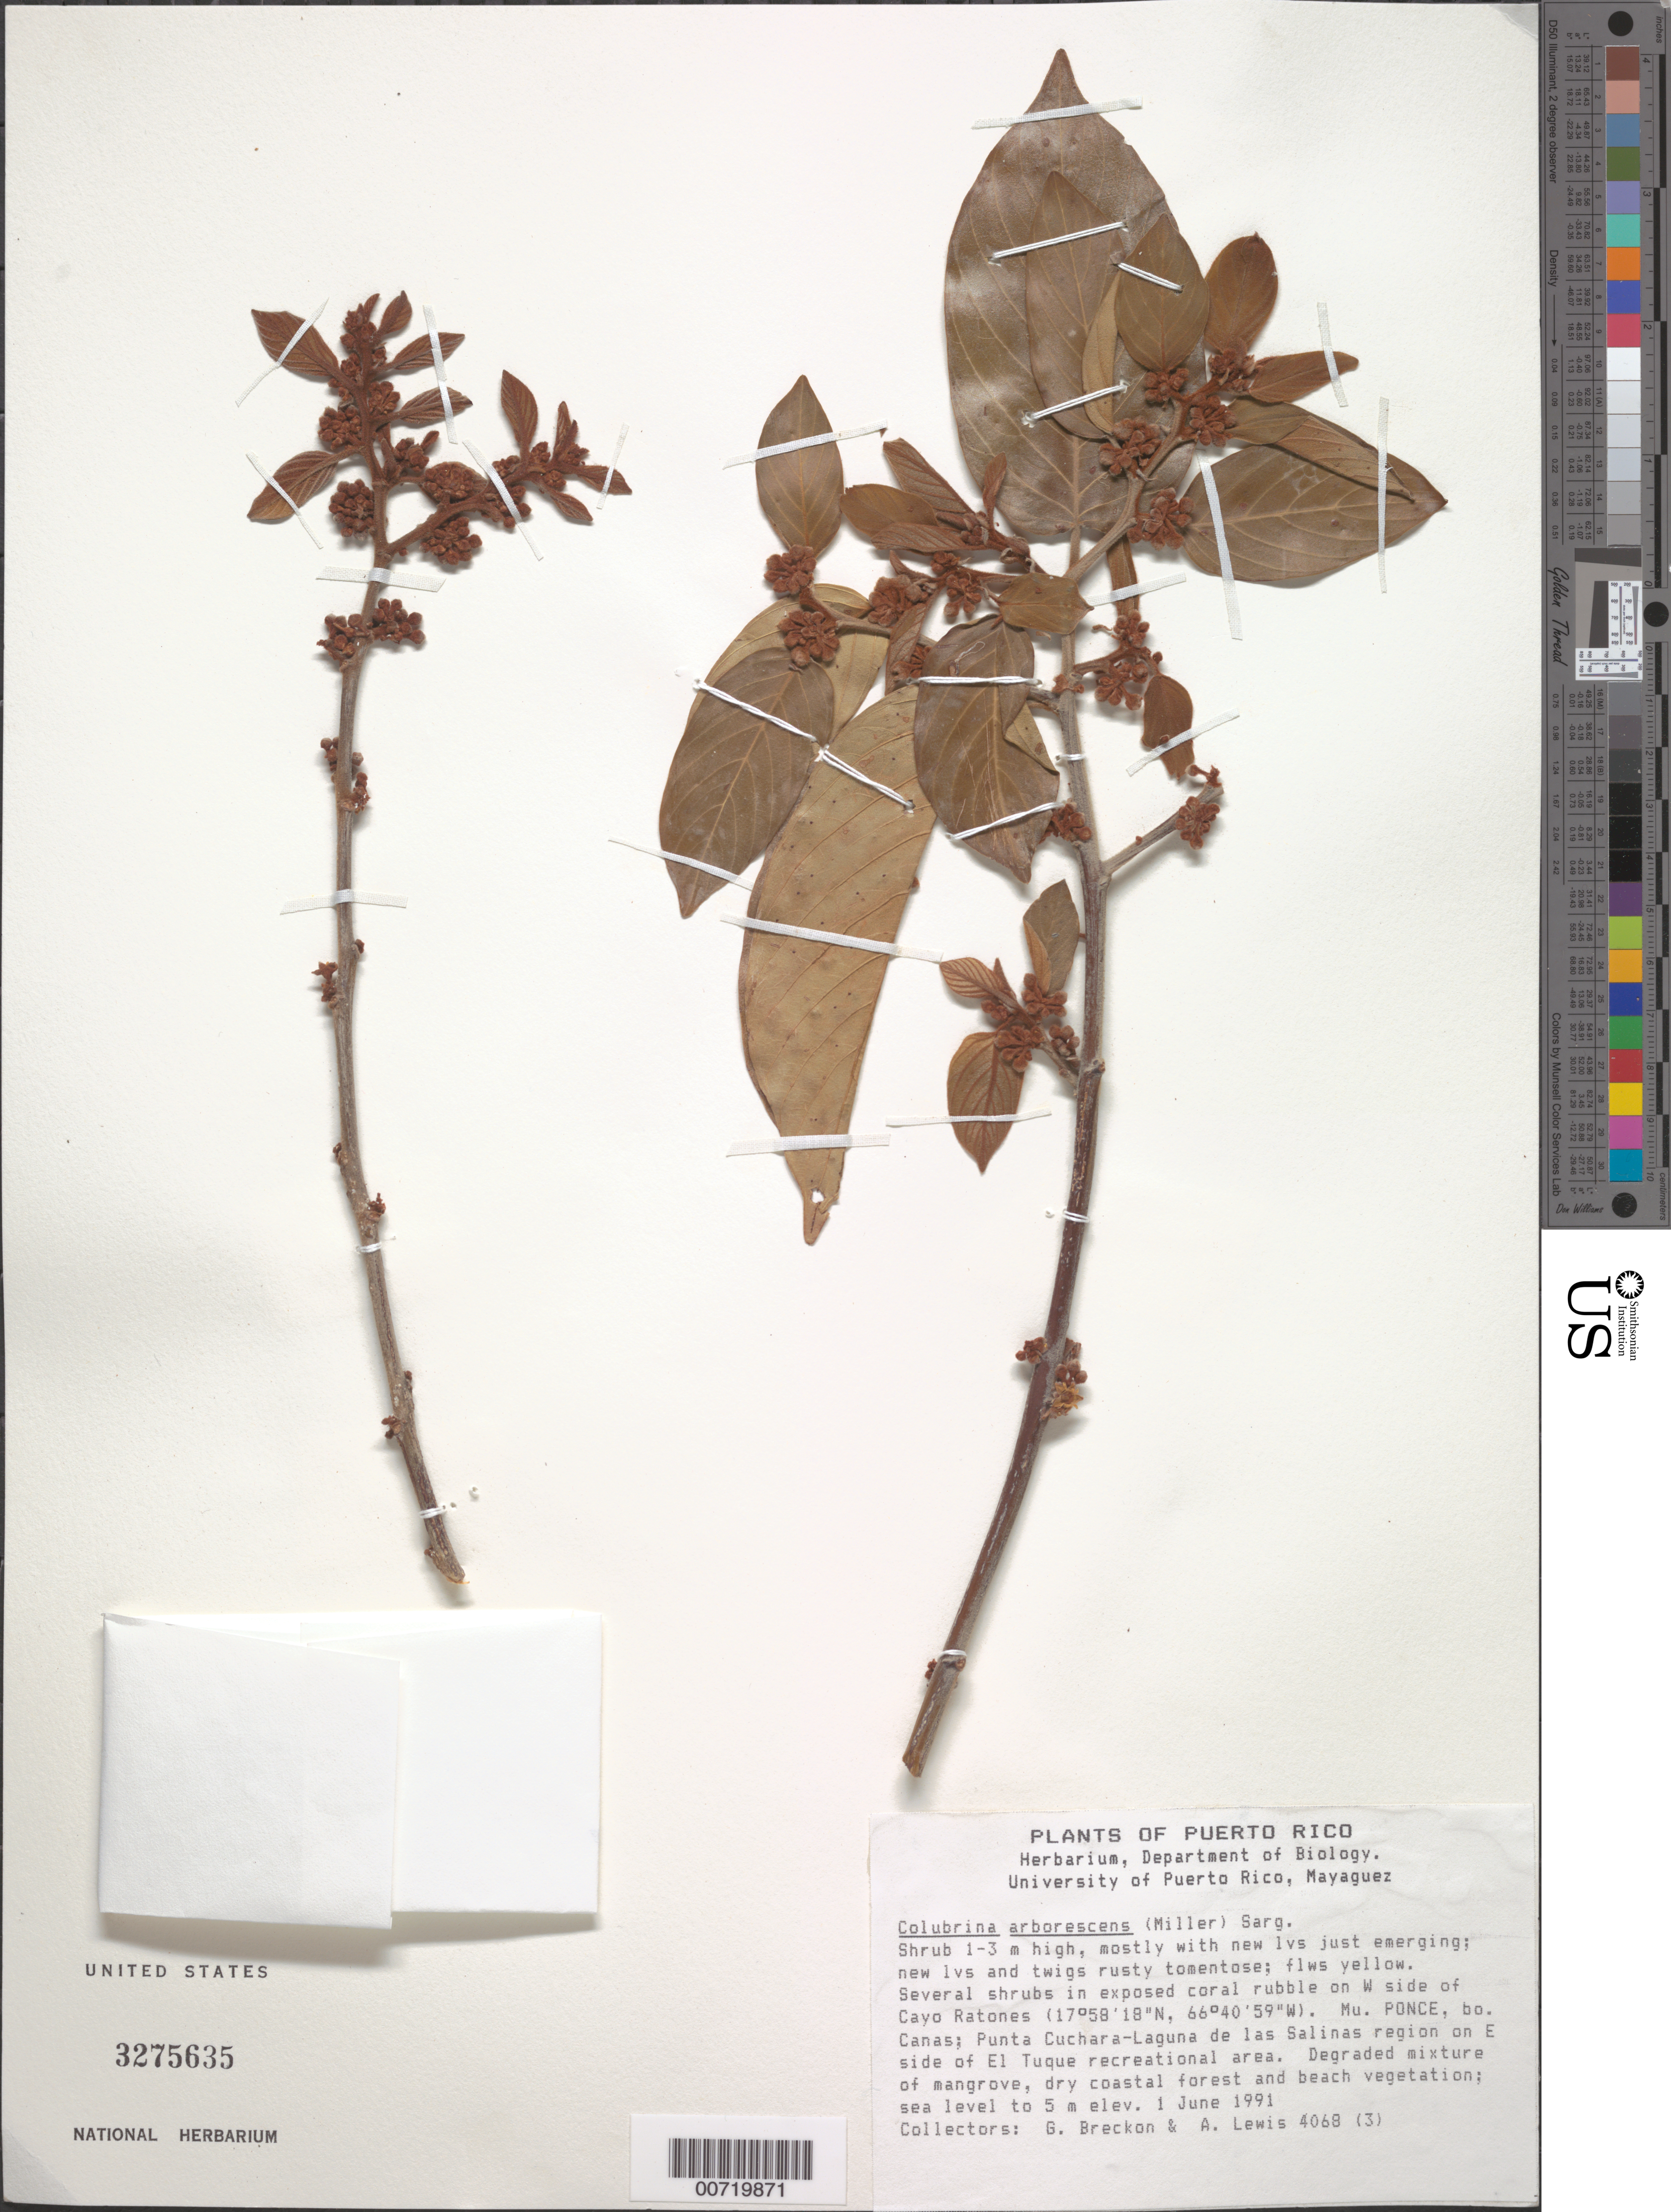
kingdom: Plantae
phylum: Tracheophyta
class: Magnoliopsida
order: Rosales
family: Rhamnaceae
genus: Colubrina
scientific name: Colubrina arborescens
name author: (Mill.) Sarg.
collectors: G. J. Breckon & A. Lewis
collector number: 4068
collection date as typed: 01 Jun 1991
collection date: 1991-06-01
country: Puerto Rico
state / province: Ponce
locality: Ponce: Bo. Canas, Punta Cuchara-Laguna de las Salinas region, E side of El Tuque Recreation Area.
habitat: Exposed coral rubble on W side of Cayo Ratones.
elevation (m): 0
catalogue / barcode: US 3275635